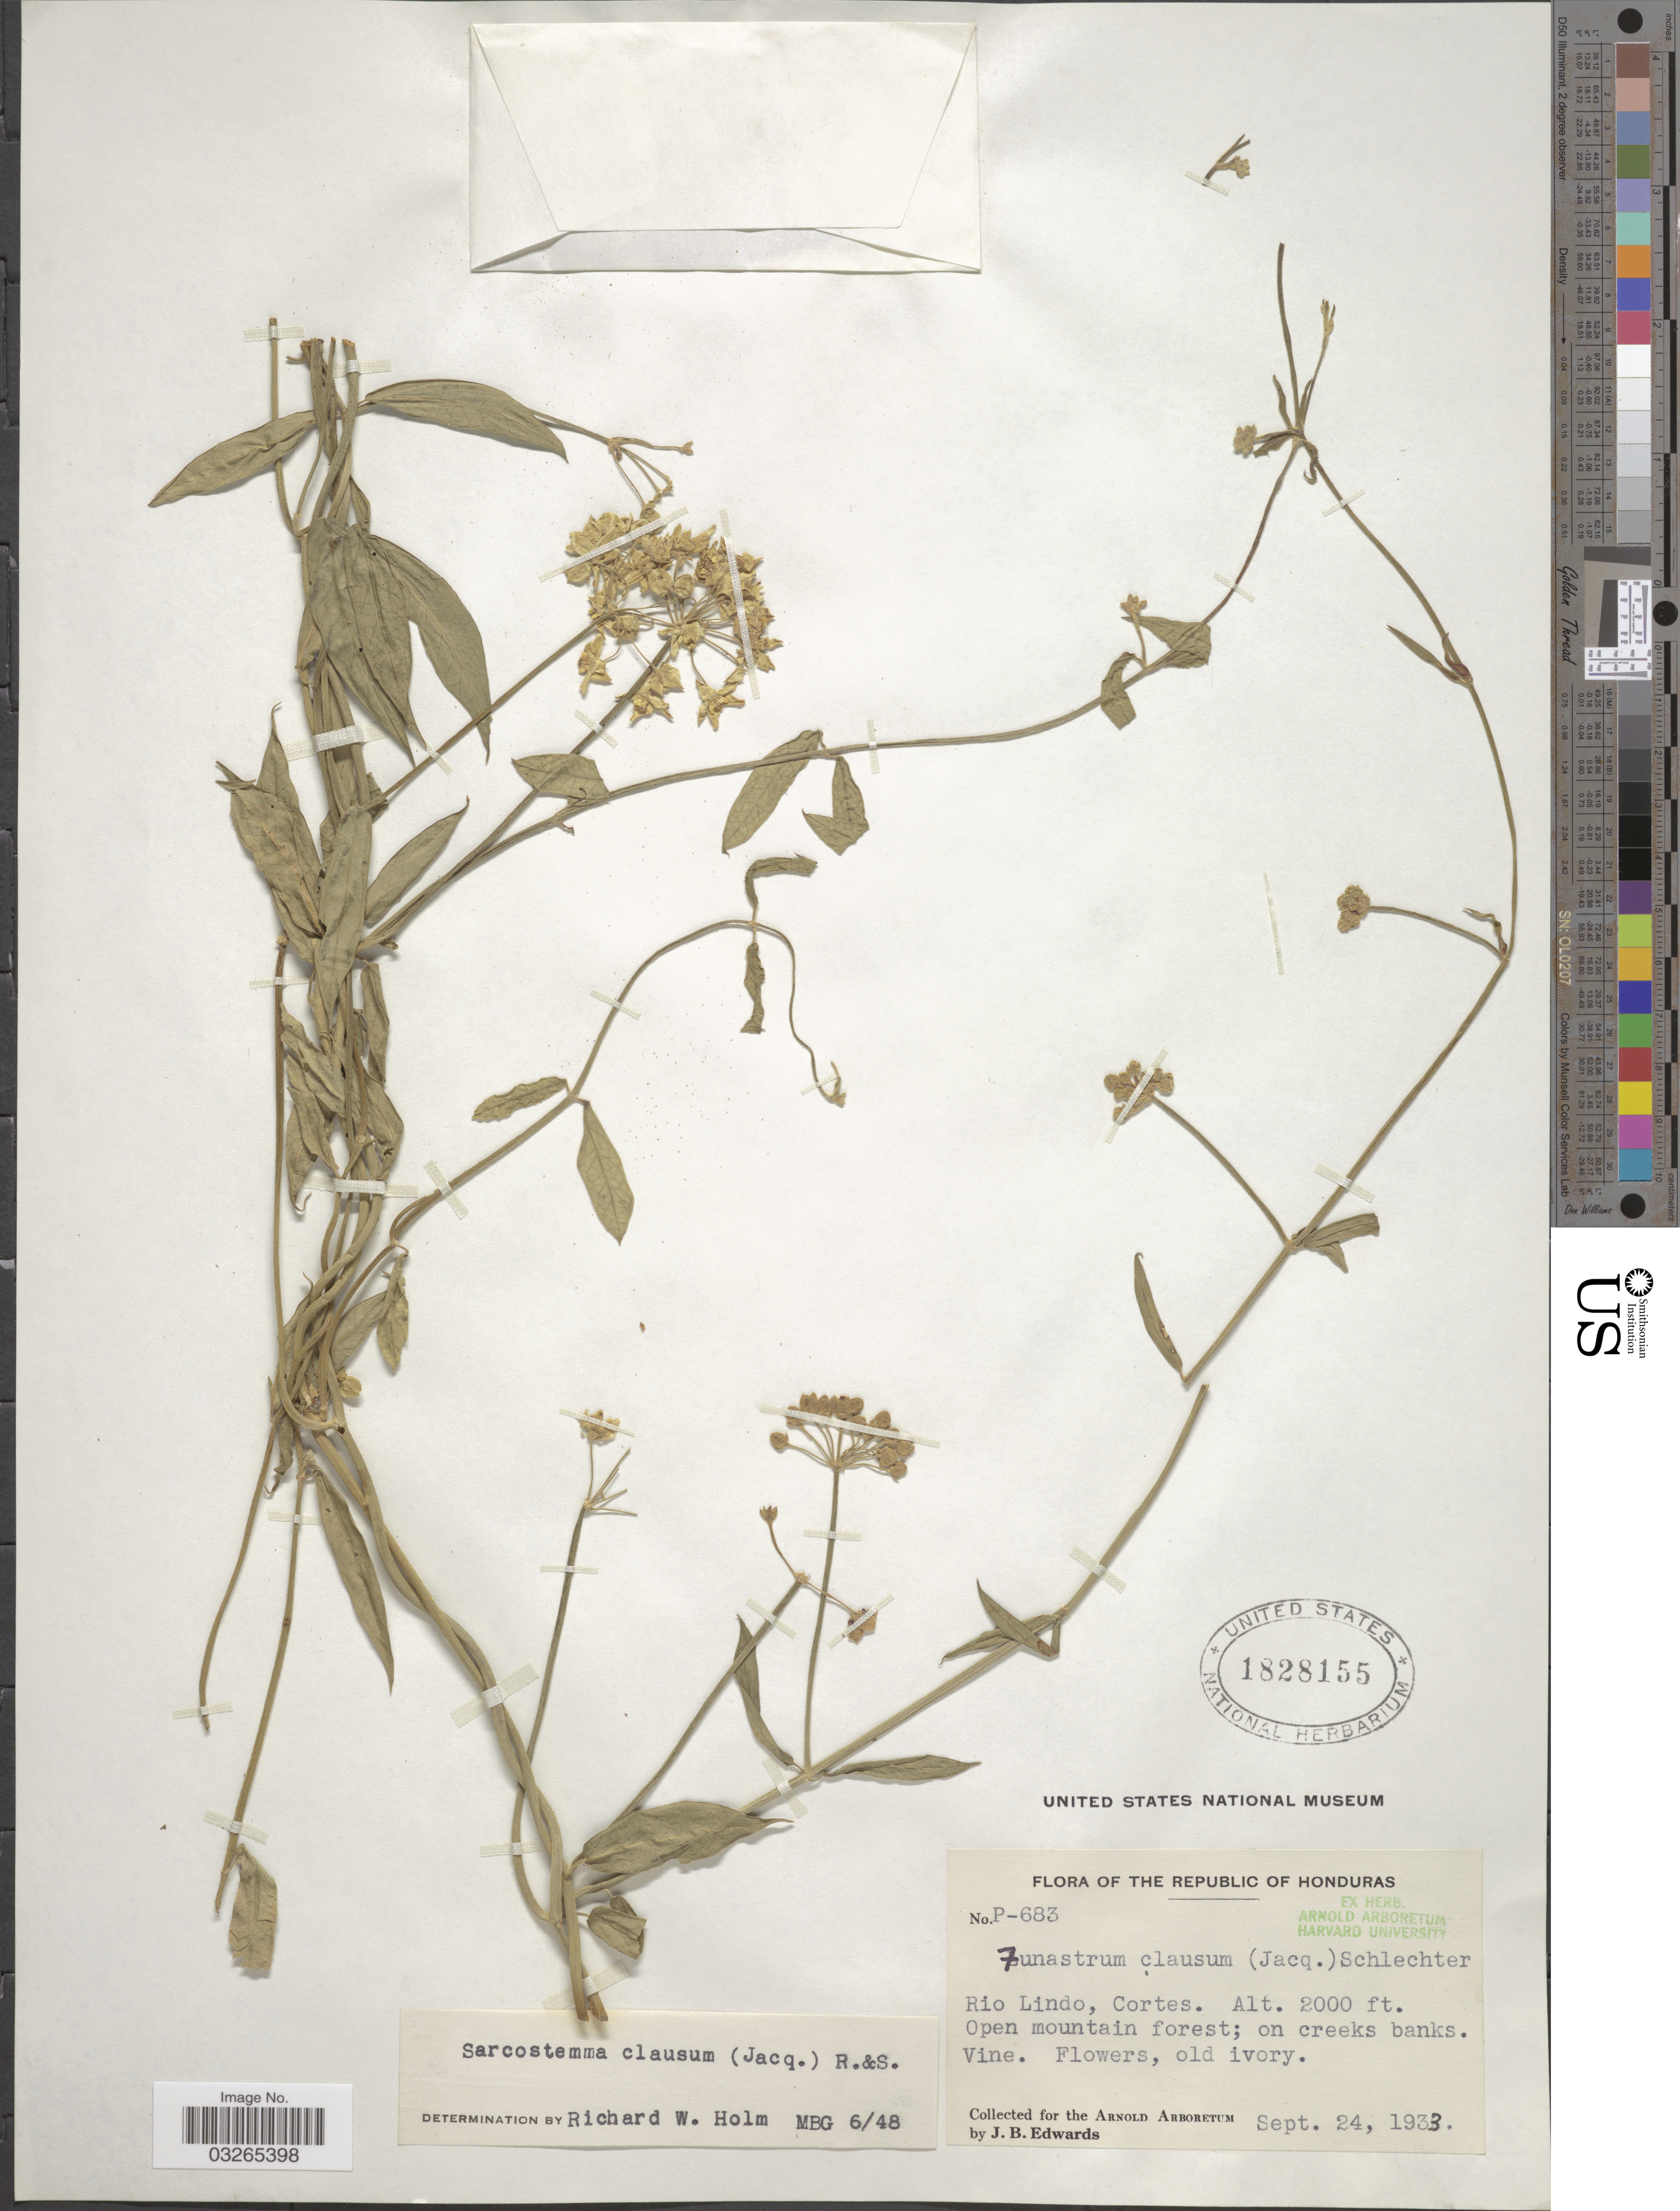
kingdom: Plantae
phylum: Tracheophyta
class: Magnoliopsida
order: Gentianales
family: Apocynaceae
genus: Sarcostemma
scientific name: Sarcostemma clausum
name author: (Jacq.) Schult.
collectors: J. B. Edwards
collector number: P-683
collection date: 1933-09-24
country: Honduras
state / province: Cortés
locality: Rio Lindo, Cortes.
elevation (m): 610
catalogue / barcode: US 1828155